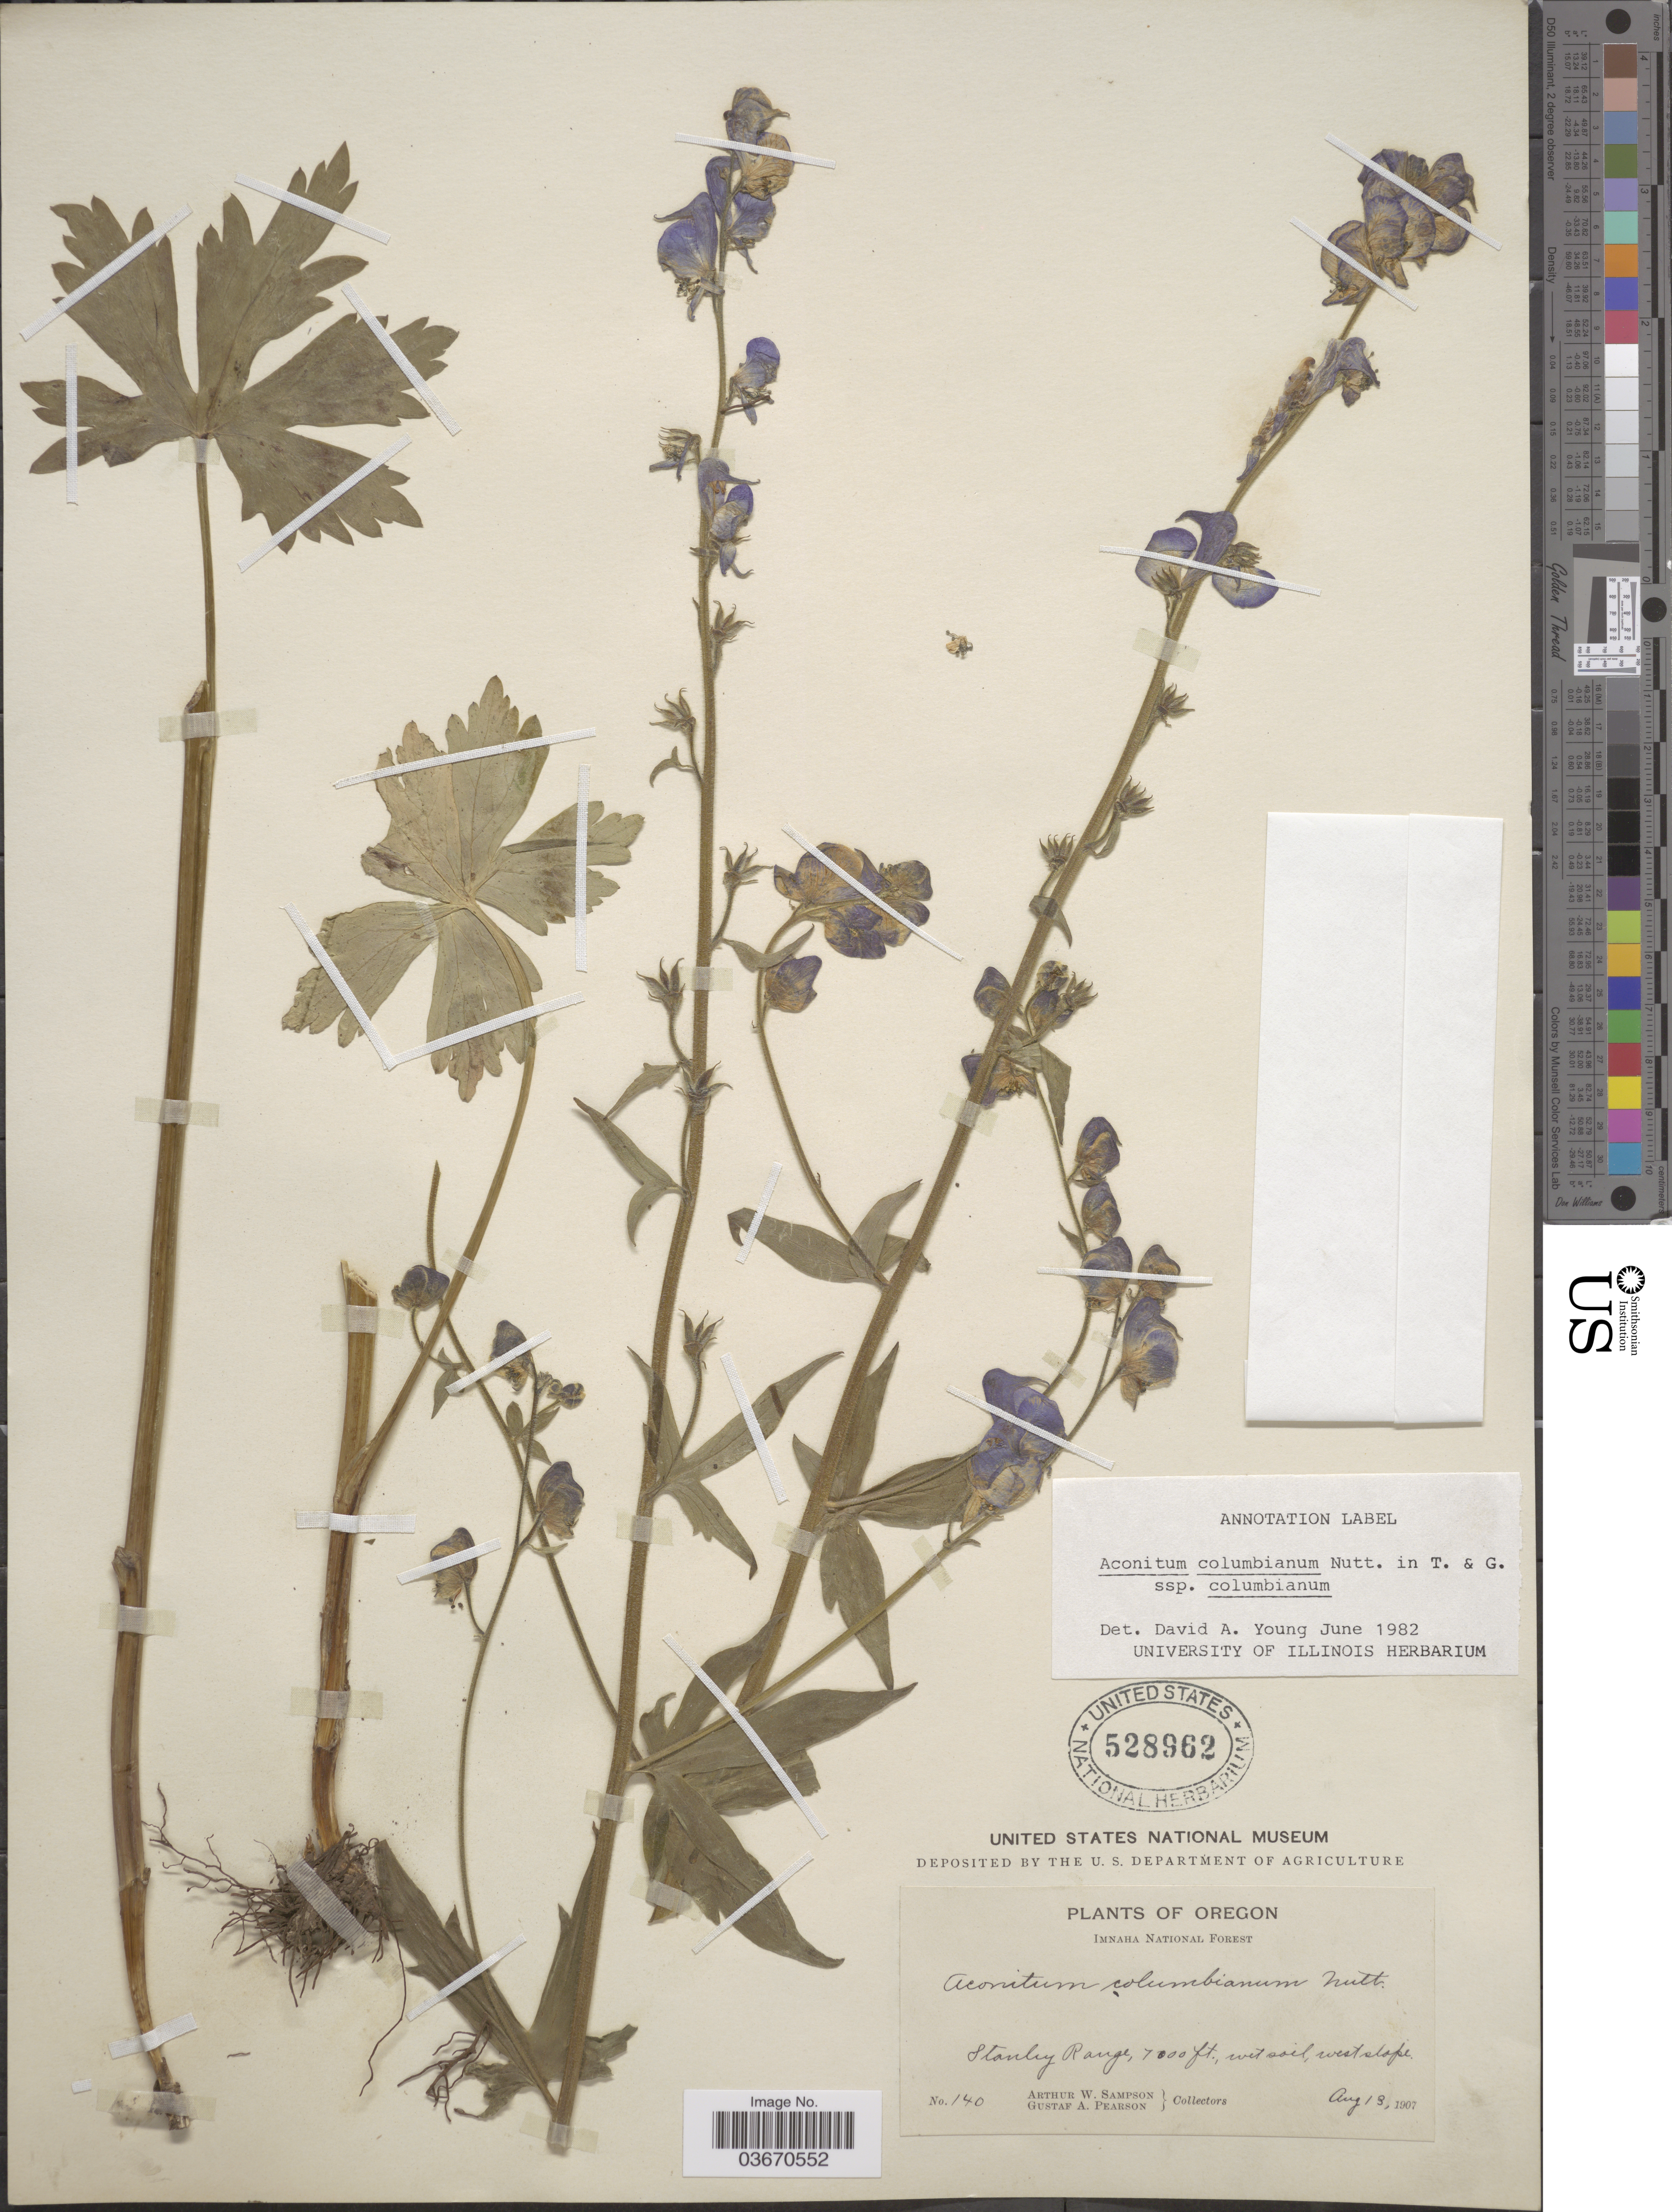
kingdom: Plantae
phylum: Tracheophyta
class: Magnoliopsida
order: Ranunculales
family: Ranunculaceae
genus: Aconitum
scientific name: Aconitum columbianum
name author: Nutt.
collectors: A. Sampson & G. Pearson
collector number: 140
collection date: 1907-08-13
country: United States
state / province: Oregon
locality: Imnaha National Forest. Stanley Range, wet soil, west slope.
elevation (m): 2134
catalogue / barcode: US 528962